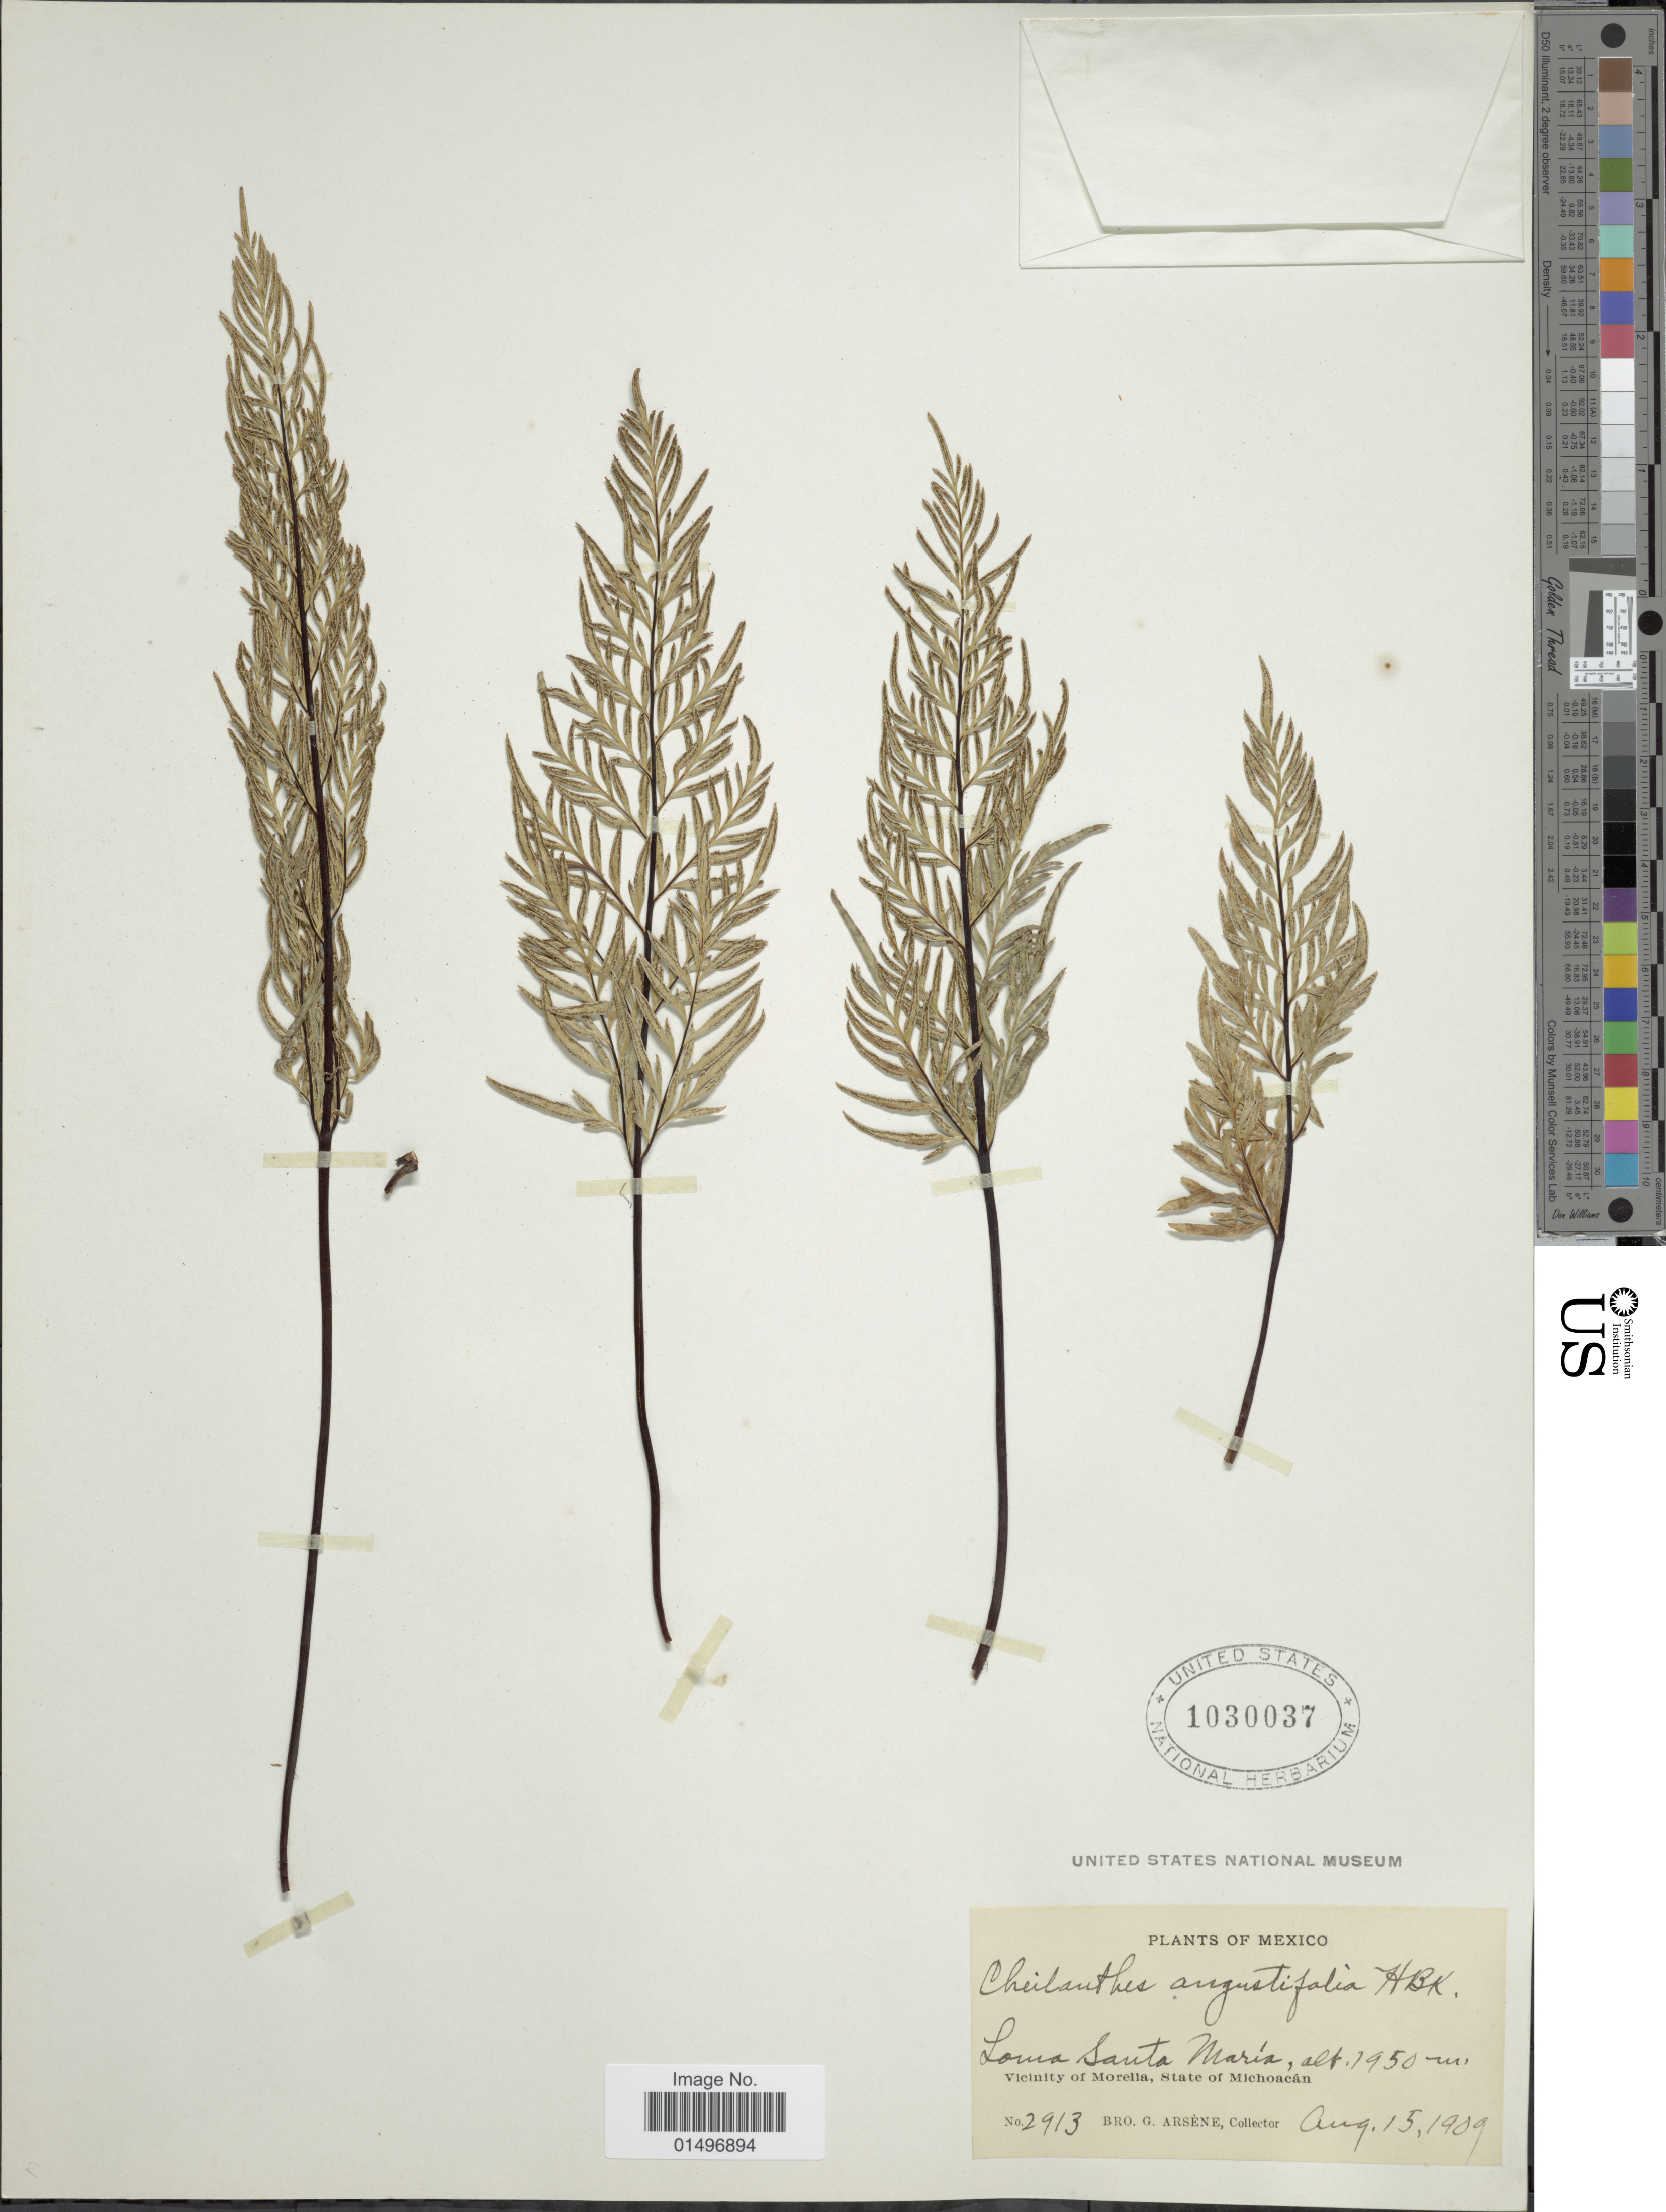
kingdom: Plantae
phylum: Tracheophyta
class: Polypodiopsida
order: Polypodiales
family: Pteridaceae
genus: Gaga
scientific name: Gaga angustifolia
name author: (Kunth) Fay W. Li & Windham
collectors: Bro. G. Arsène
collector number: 2913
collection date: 1909-08-15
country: Mexico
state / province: Michoacán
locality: Mexico, Loma Santa María. vicinity of Morelia.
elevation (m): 1950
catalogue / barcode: US 1030037